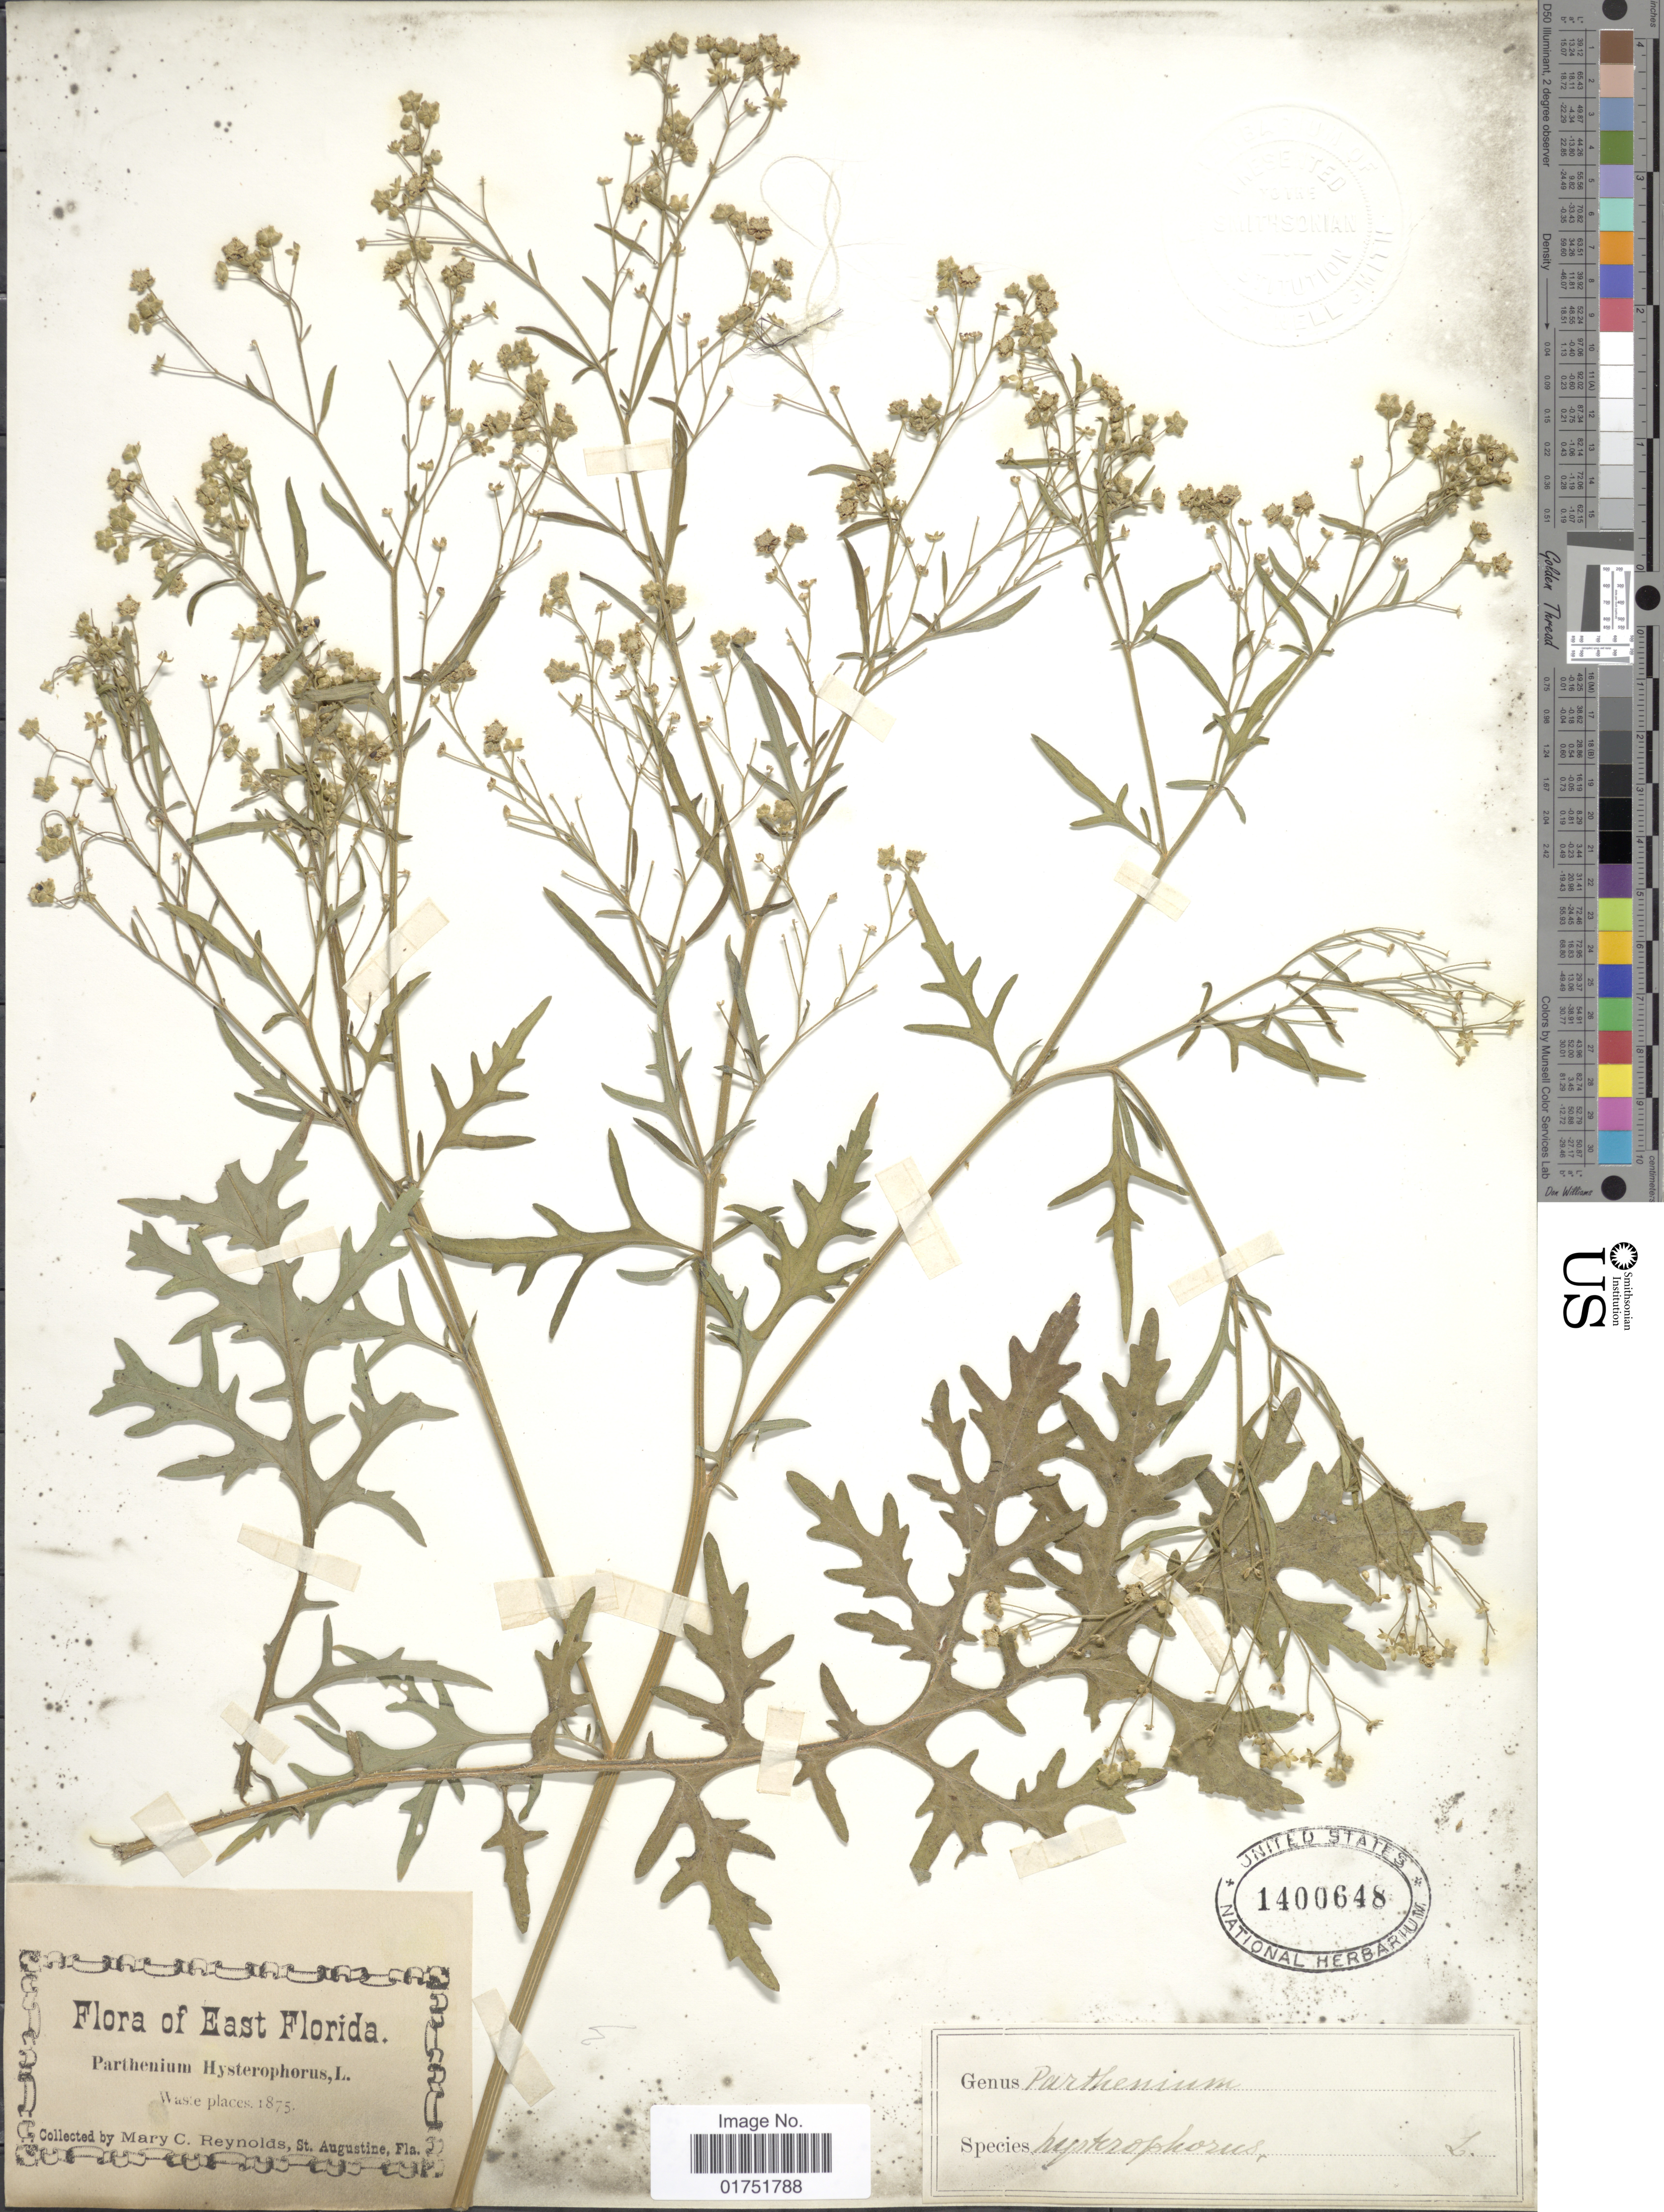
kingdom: Plantae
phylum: Tracheophyta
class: Magnoliopsida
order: Asterales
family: Asteraceae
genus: Parthenium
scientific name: Parthenium hysterophorus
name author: L.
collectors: M. Reynolds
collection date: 1875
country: United States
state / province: Florida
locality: East Florida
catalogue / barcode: US 1400648